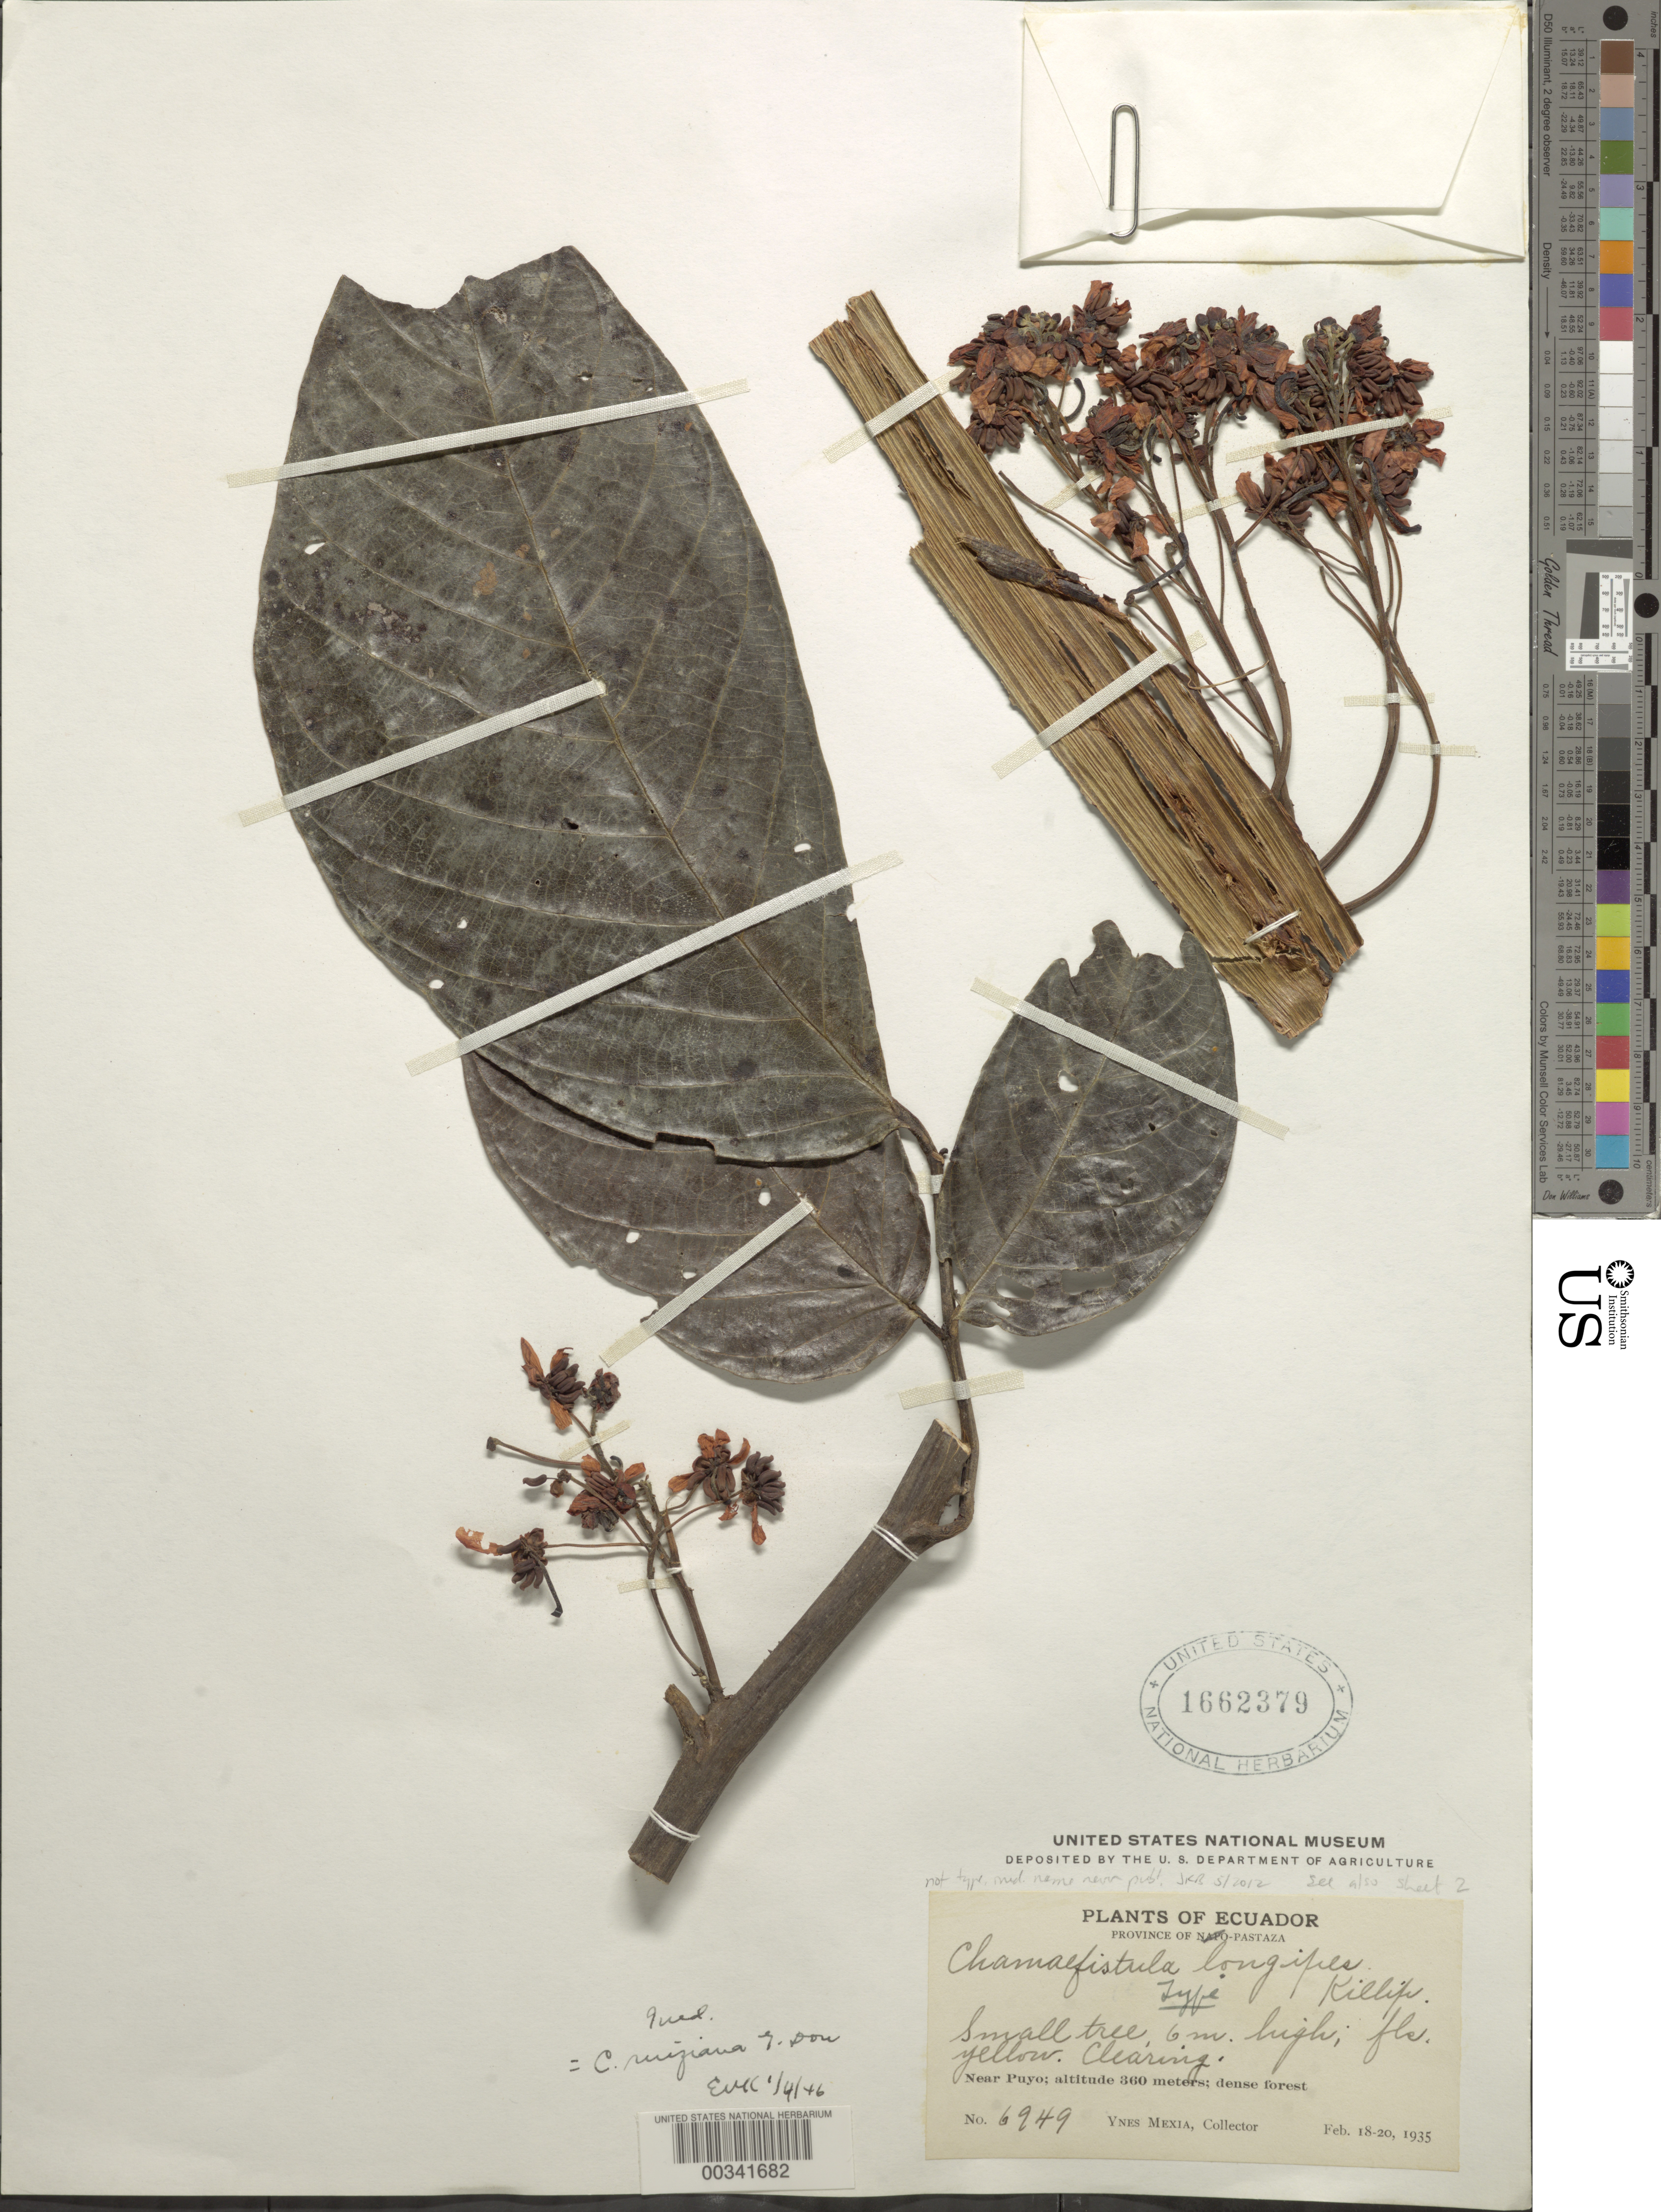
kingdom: Plantae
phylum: Tracheophyta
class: Magnoliopsida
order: Fabales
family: Fabaceae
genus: Senna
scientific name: Senna ruiziana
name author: (G. Don) H.S. Irwin & Barneby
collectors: Y. Mexia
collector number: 6949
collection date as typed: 18 Feb 1935 to 20 Feb 1935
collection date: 1935-02-18/1935-02-20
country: Ecuador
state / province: Pastaza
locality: Near Puyo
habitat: Dense forest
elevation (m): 360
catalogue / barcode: US 1662379